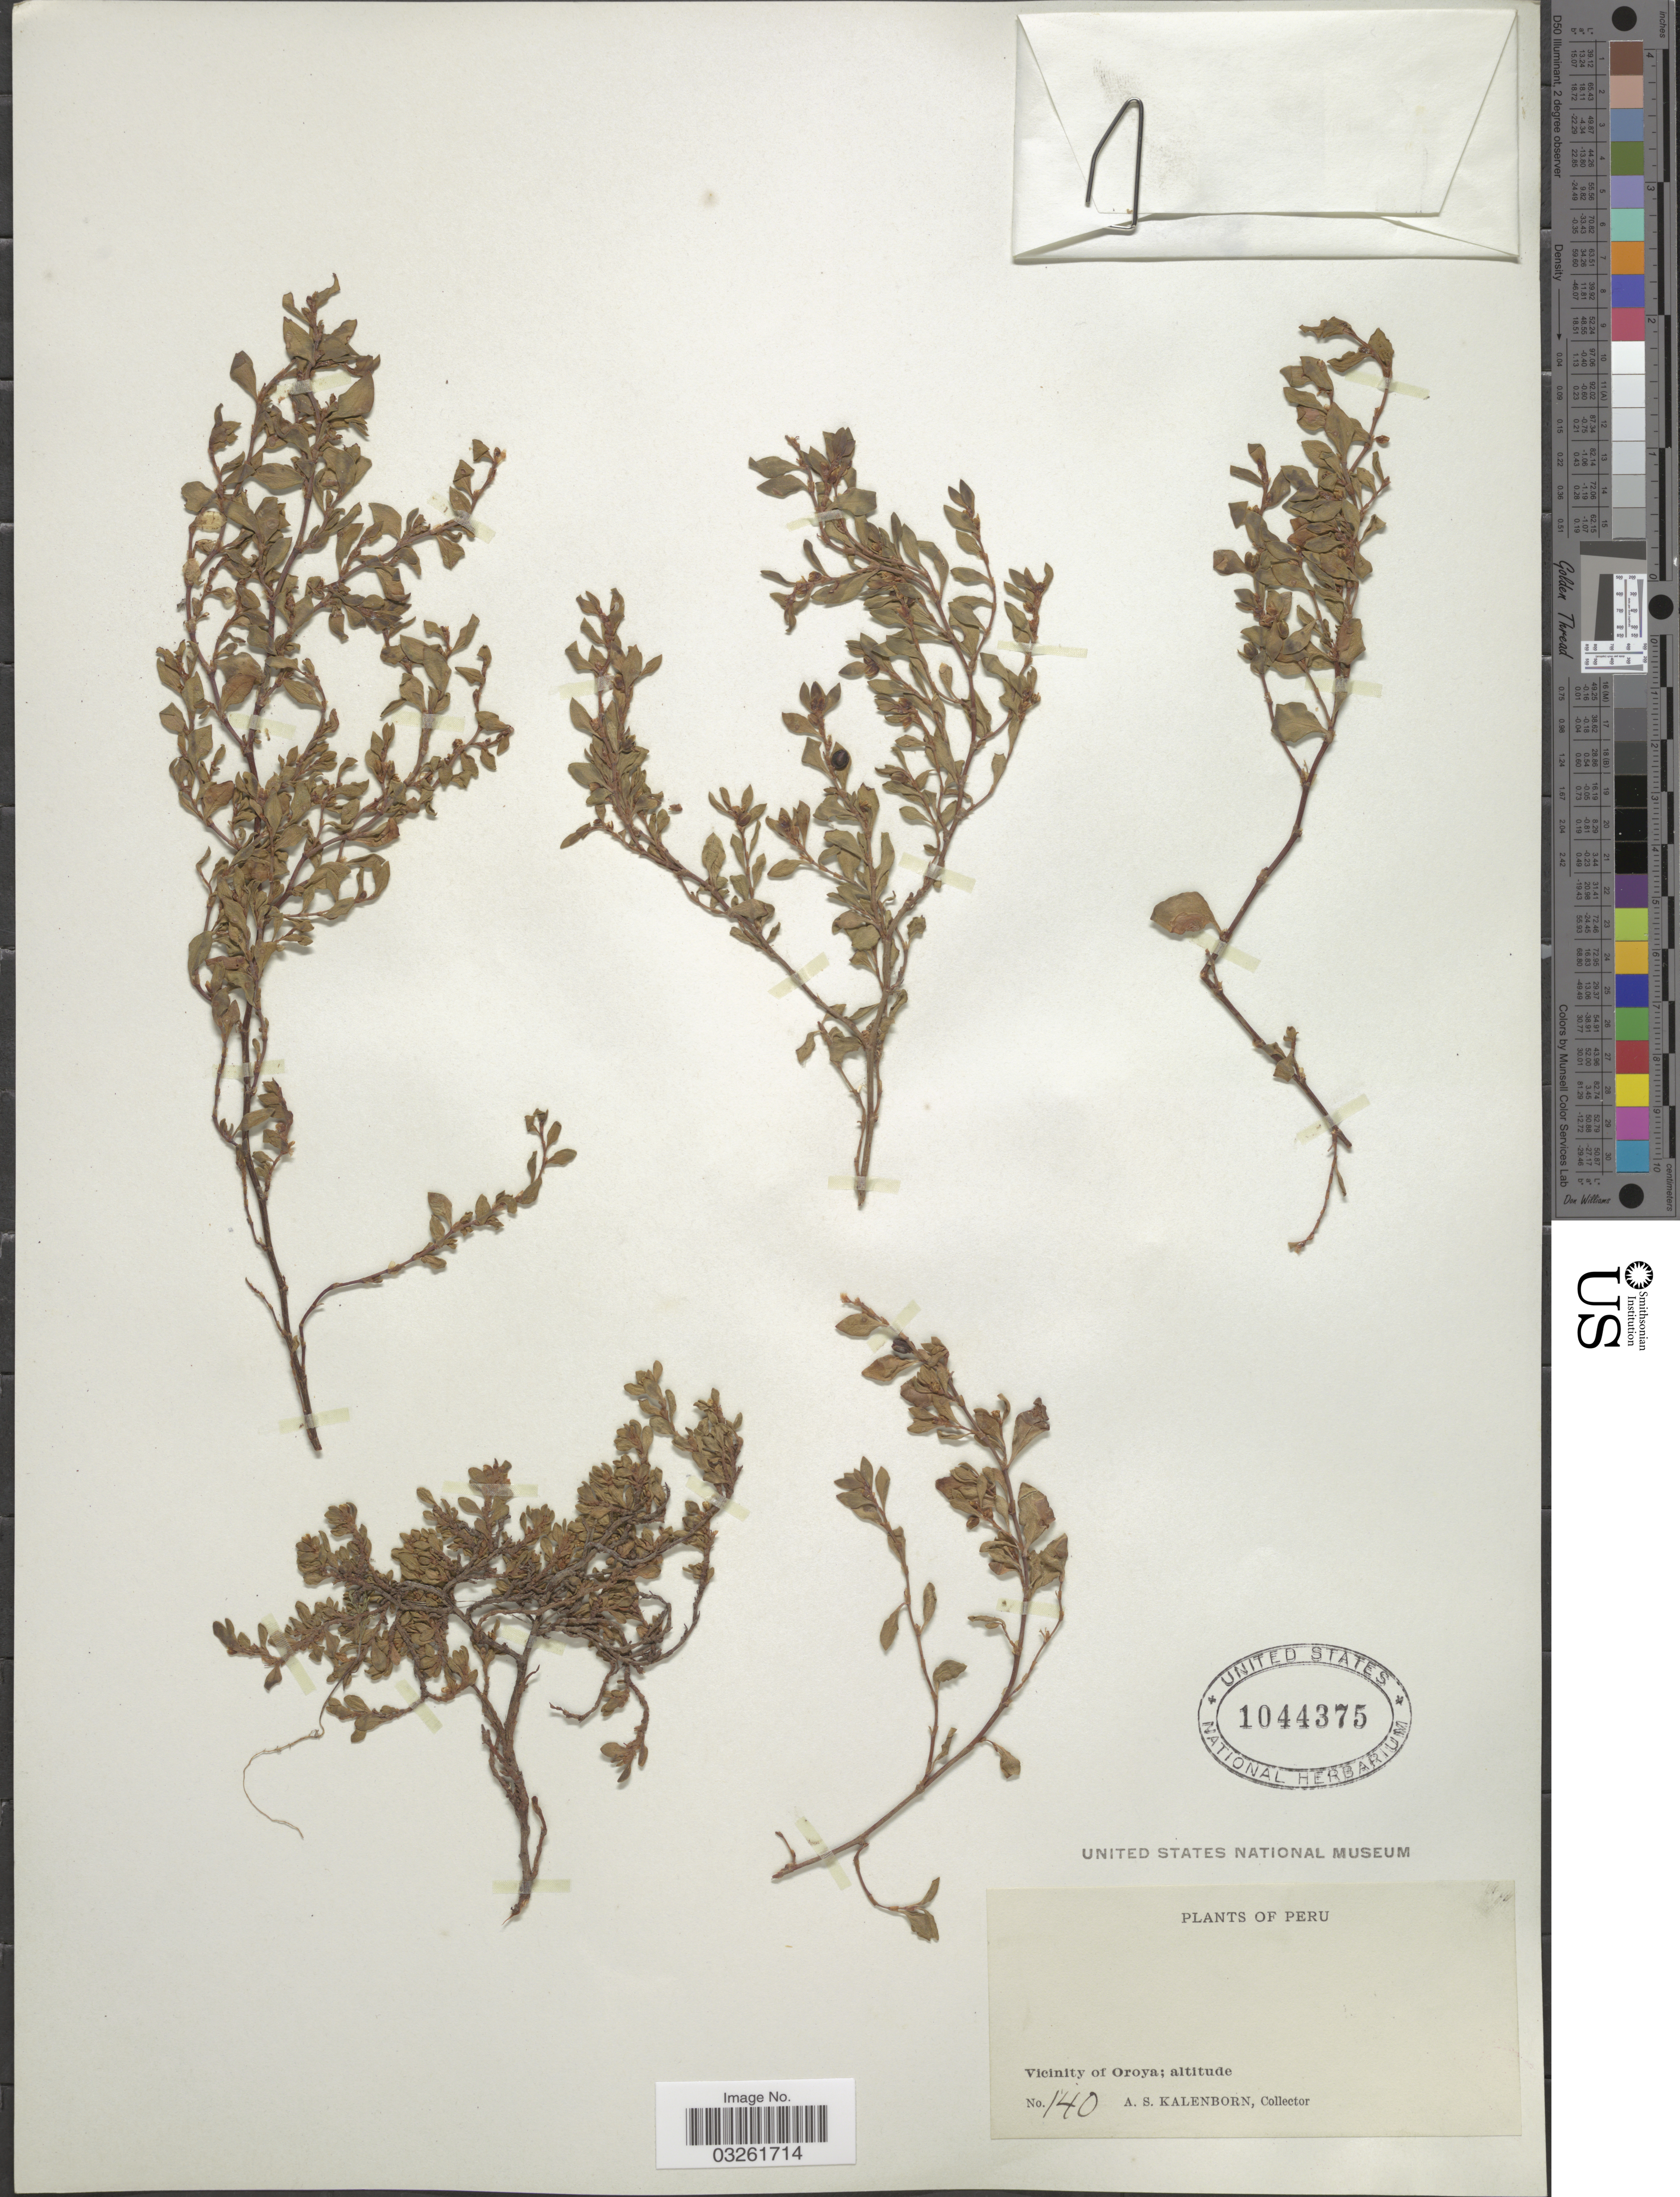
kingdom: Plantae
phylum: Tracheophyta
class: Magnoliopsida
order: Caryophyllales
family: Polygonaceae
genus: Muehlenbeckia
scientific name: Muehlenbeckia volcanica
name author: (Benth.) Endl.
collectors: A. Kalenborn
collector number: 140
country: Peru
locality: Vicinity of Oroya.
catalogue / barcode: US 1044375